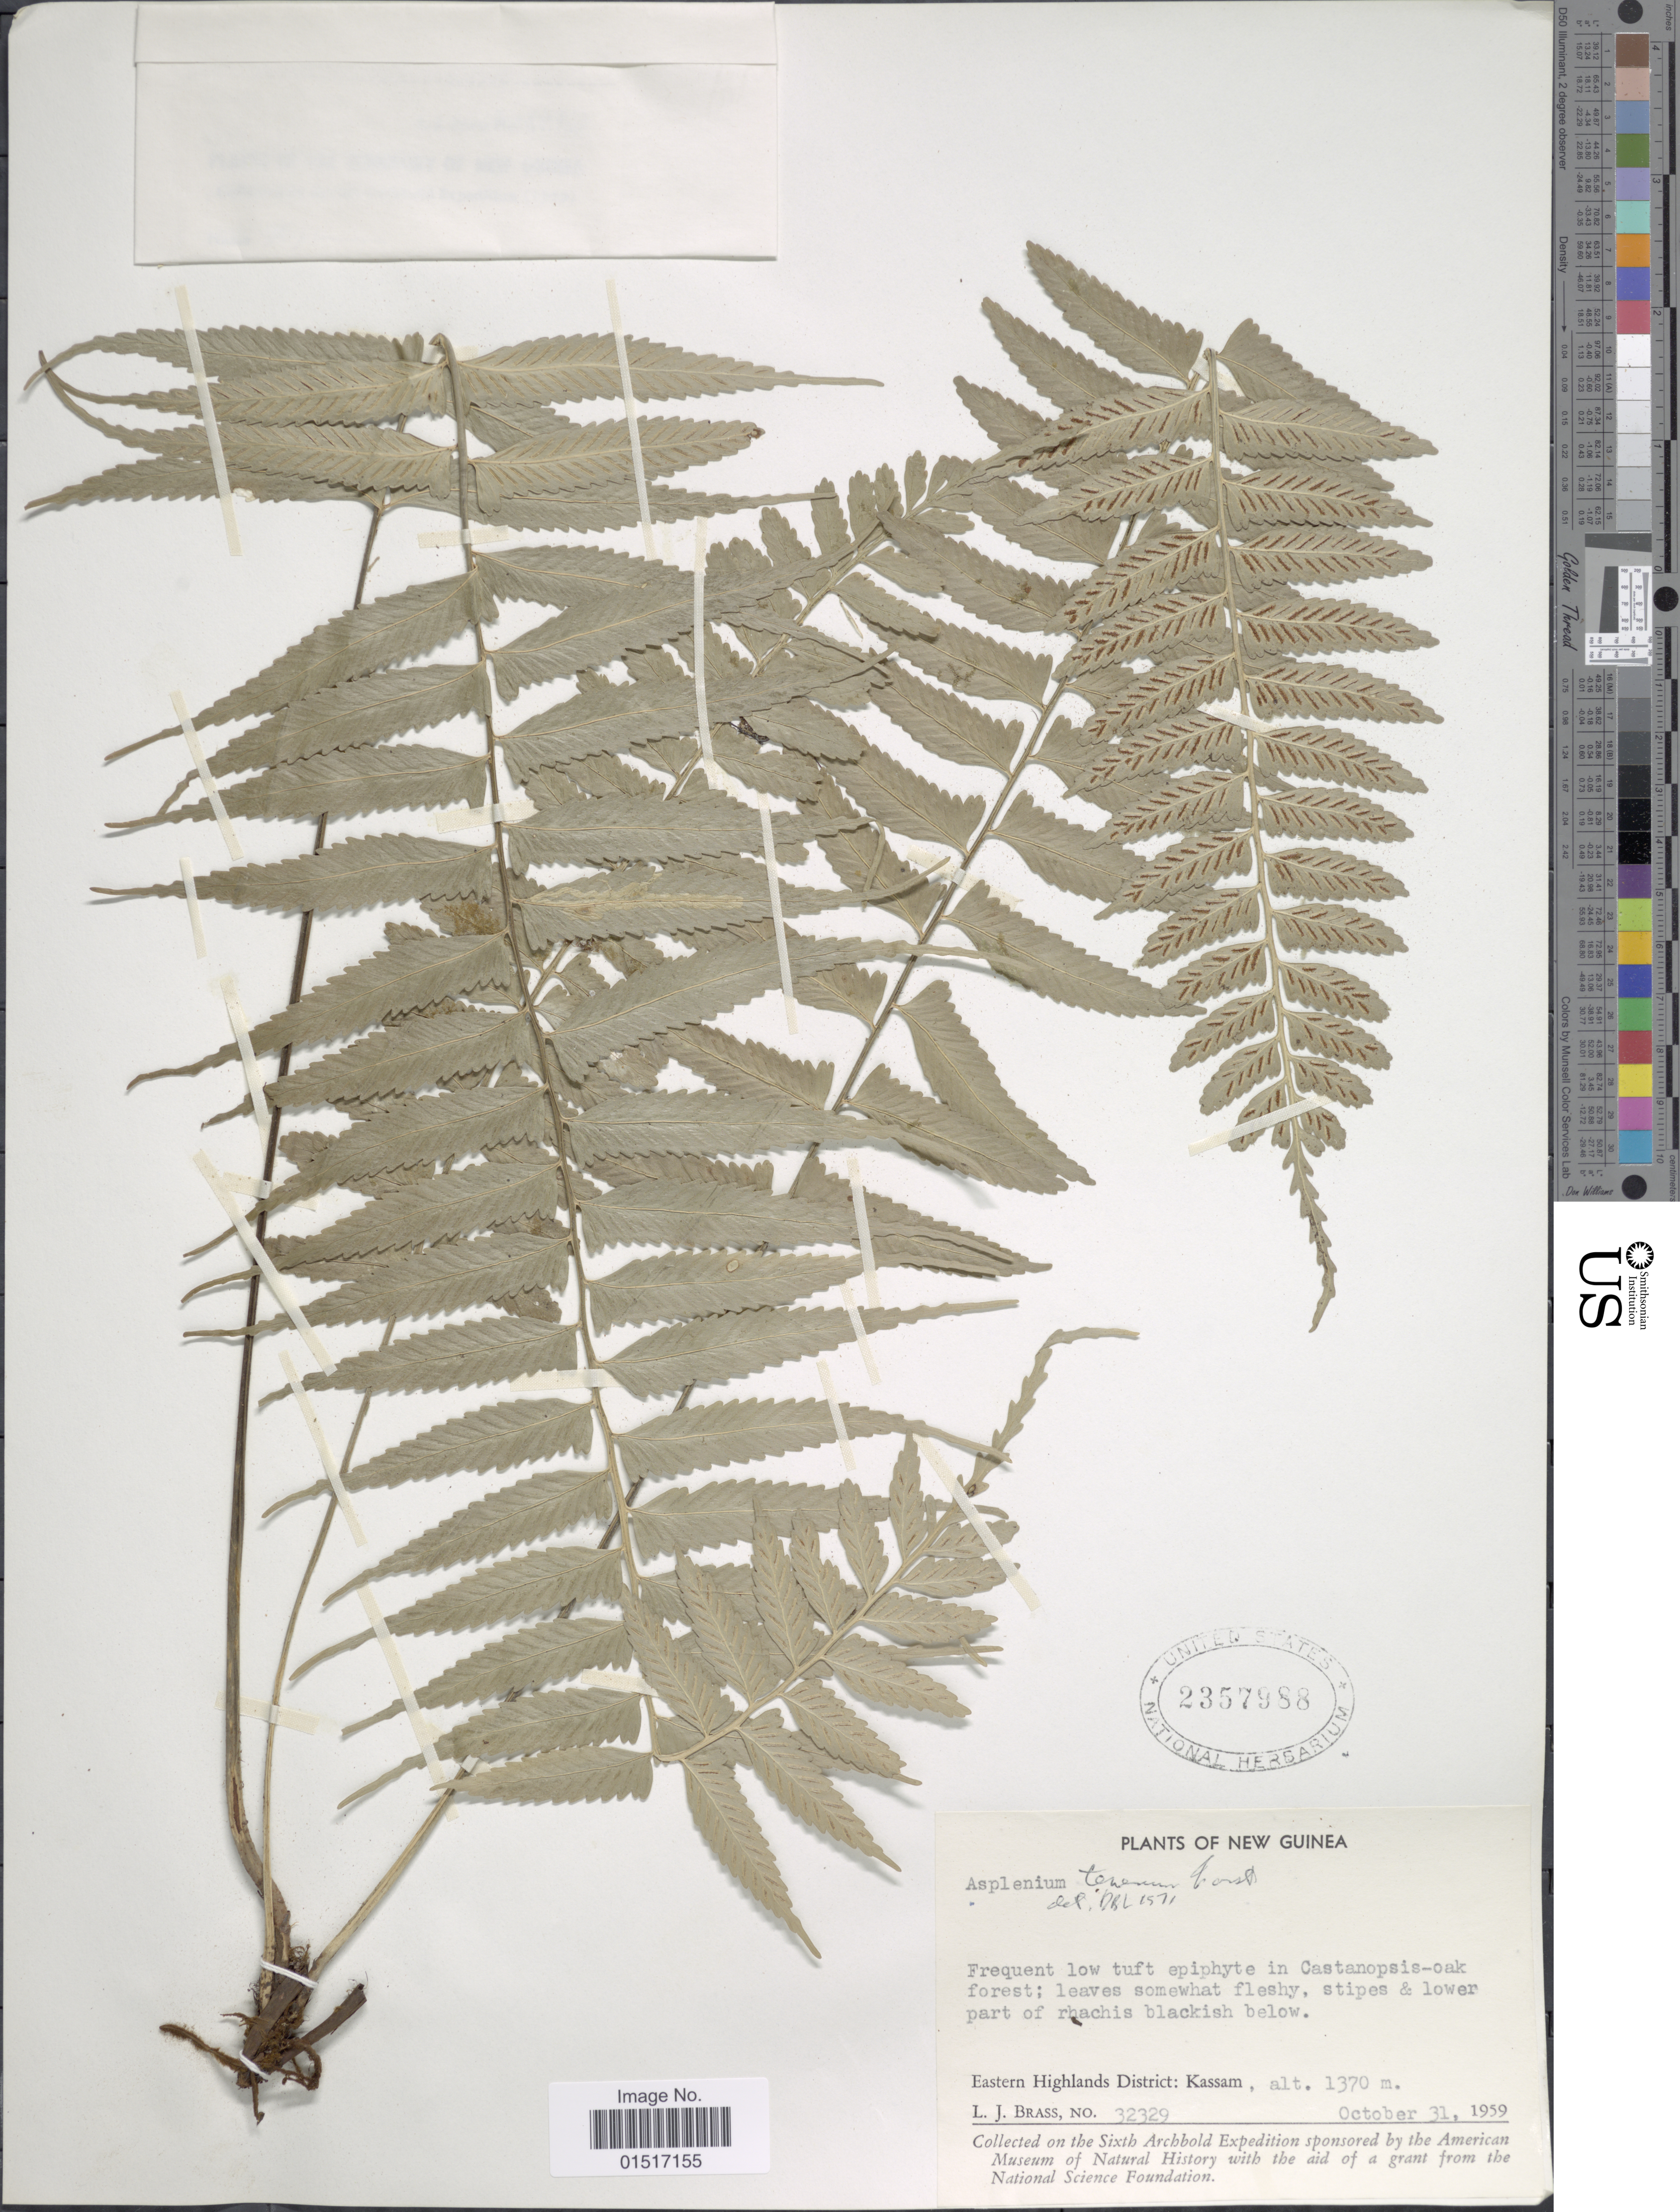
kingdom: Plantae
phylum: Tracheophyta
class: Polypodiopsida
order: Polypodiales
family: Aspleniaceae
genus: Asplenium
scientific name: Asplenium tenerum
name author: G. Forst.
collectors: L. J. Brass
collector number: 32329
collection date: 1959-10-31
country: Papua New Guinea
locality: New Guinea. Eastern Highlands District: Kassam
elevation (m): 1370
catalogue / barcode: US 2357988